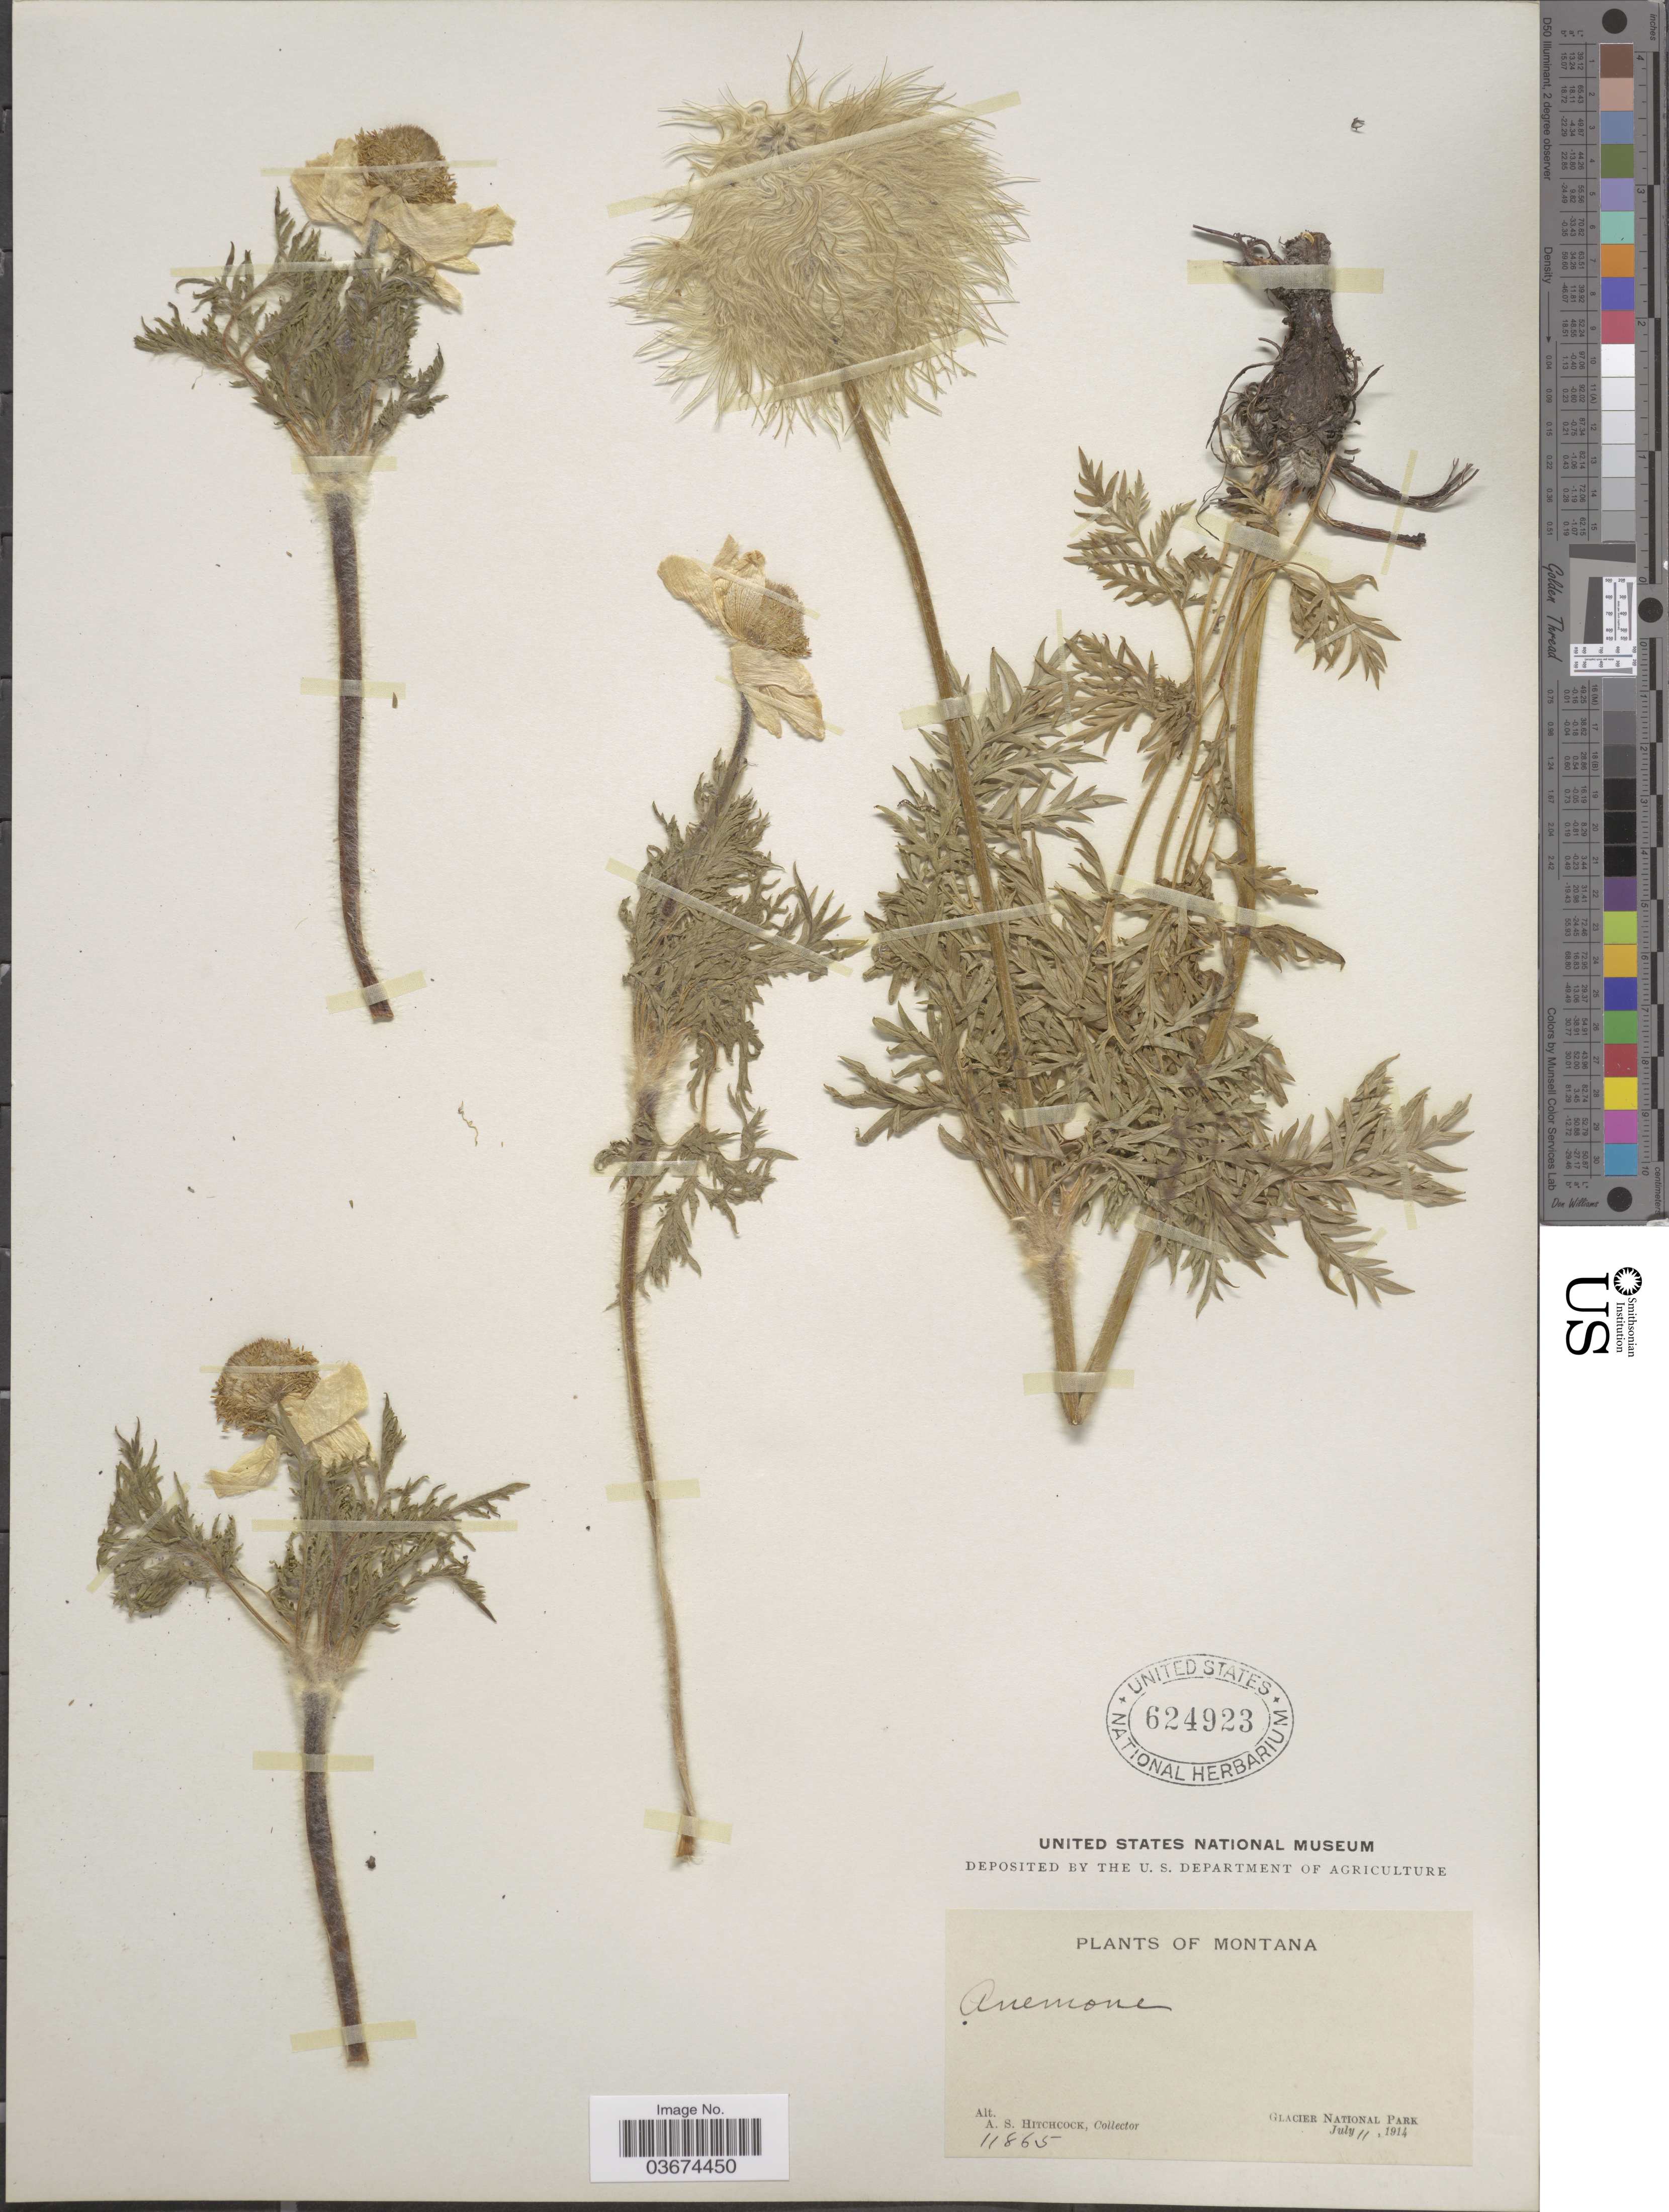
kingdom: Plantae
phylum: Tracheophyta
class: Magnoliopsida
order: Ranunculales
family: Ranunculaceae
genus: Pulsatilla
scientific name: Pulsatilla occidentalis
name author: (S. Watson) Freyn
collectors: A. S. Hitchcock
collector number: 11865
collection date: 1914-07-11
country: United States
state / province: Montana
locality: Glacier National Park.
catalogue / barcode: US 624923